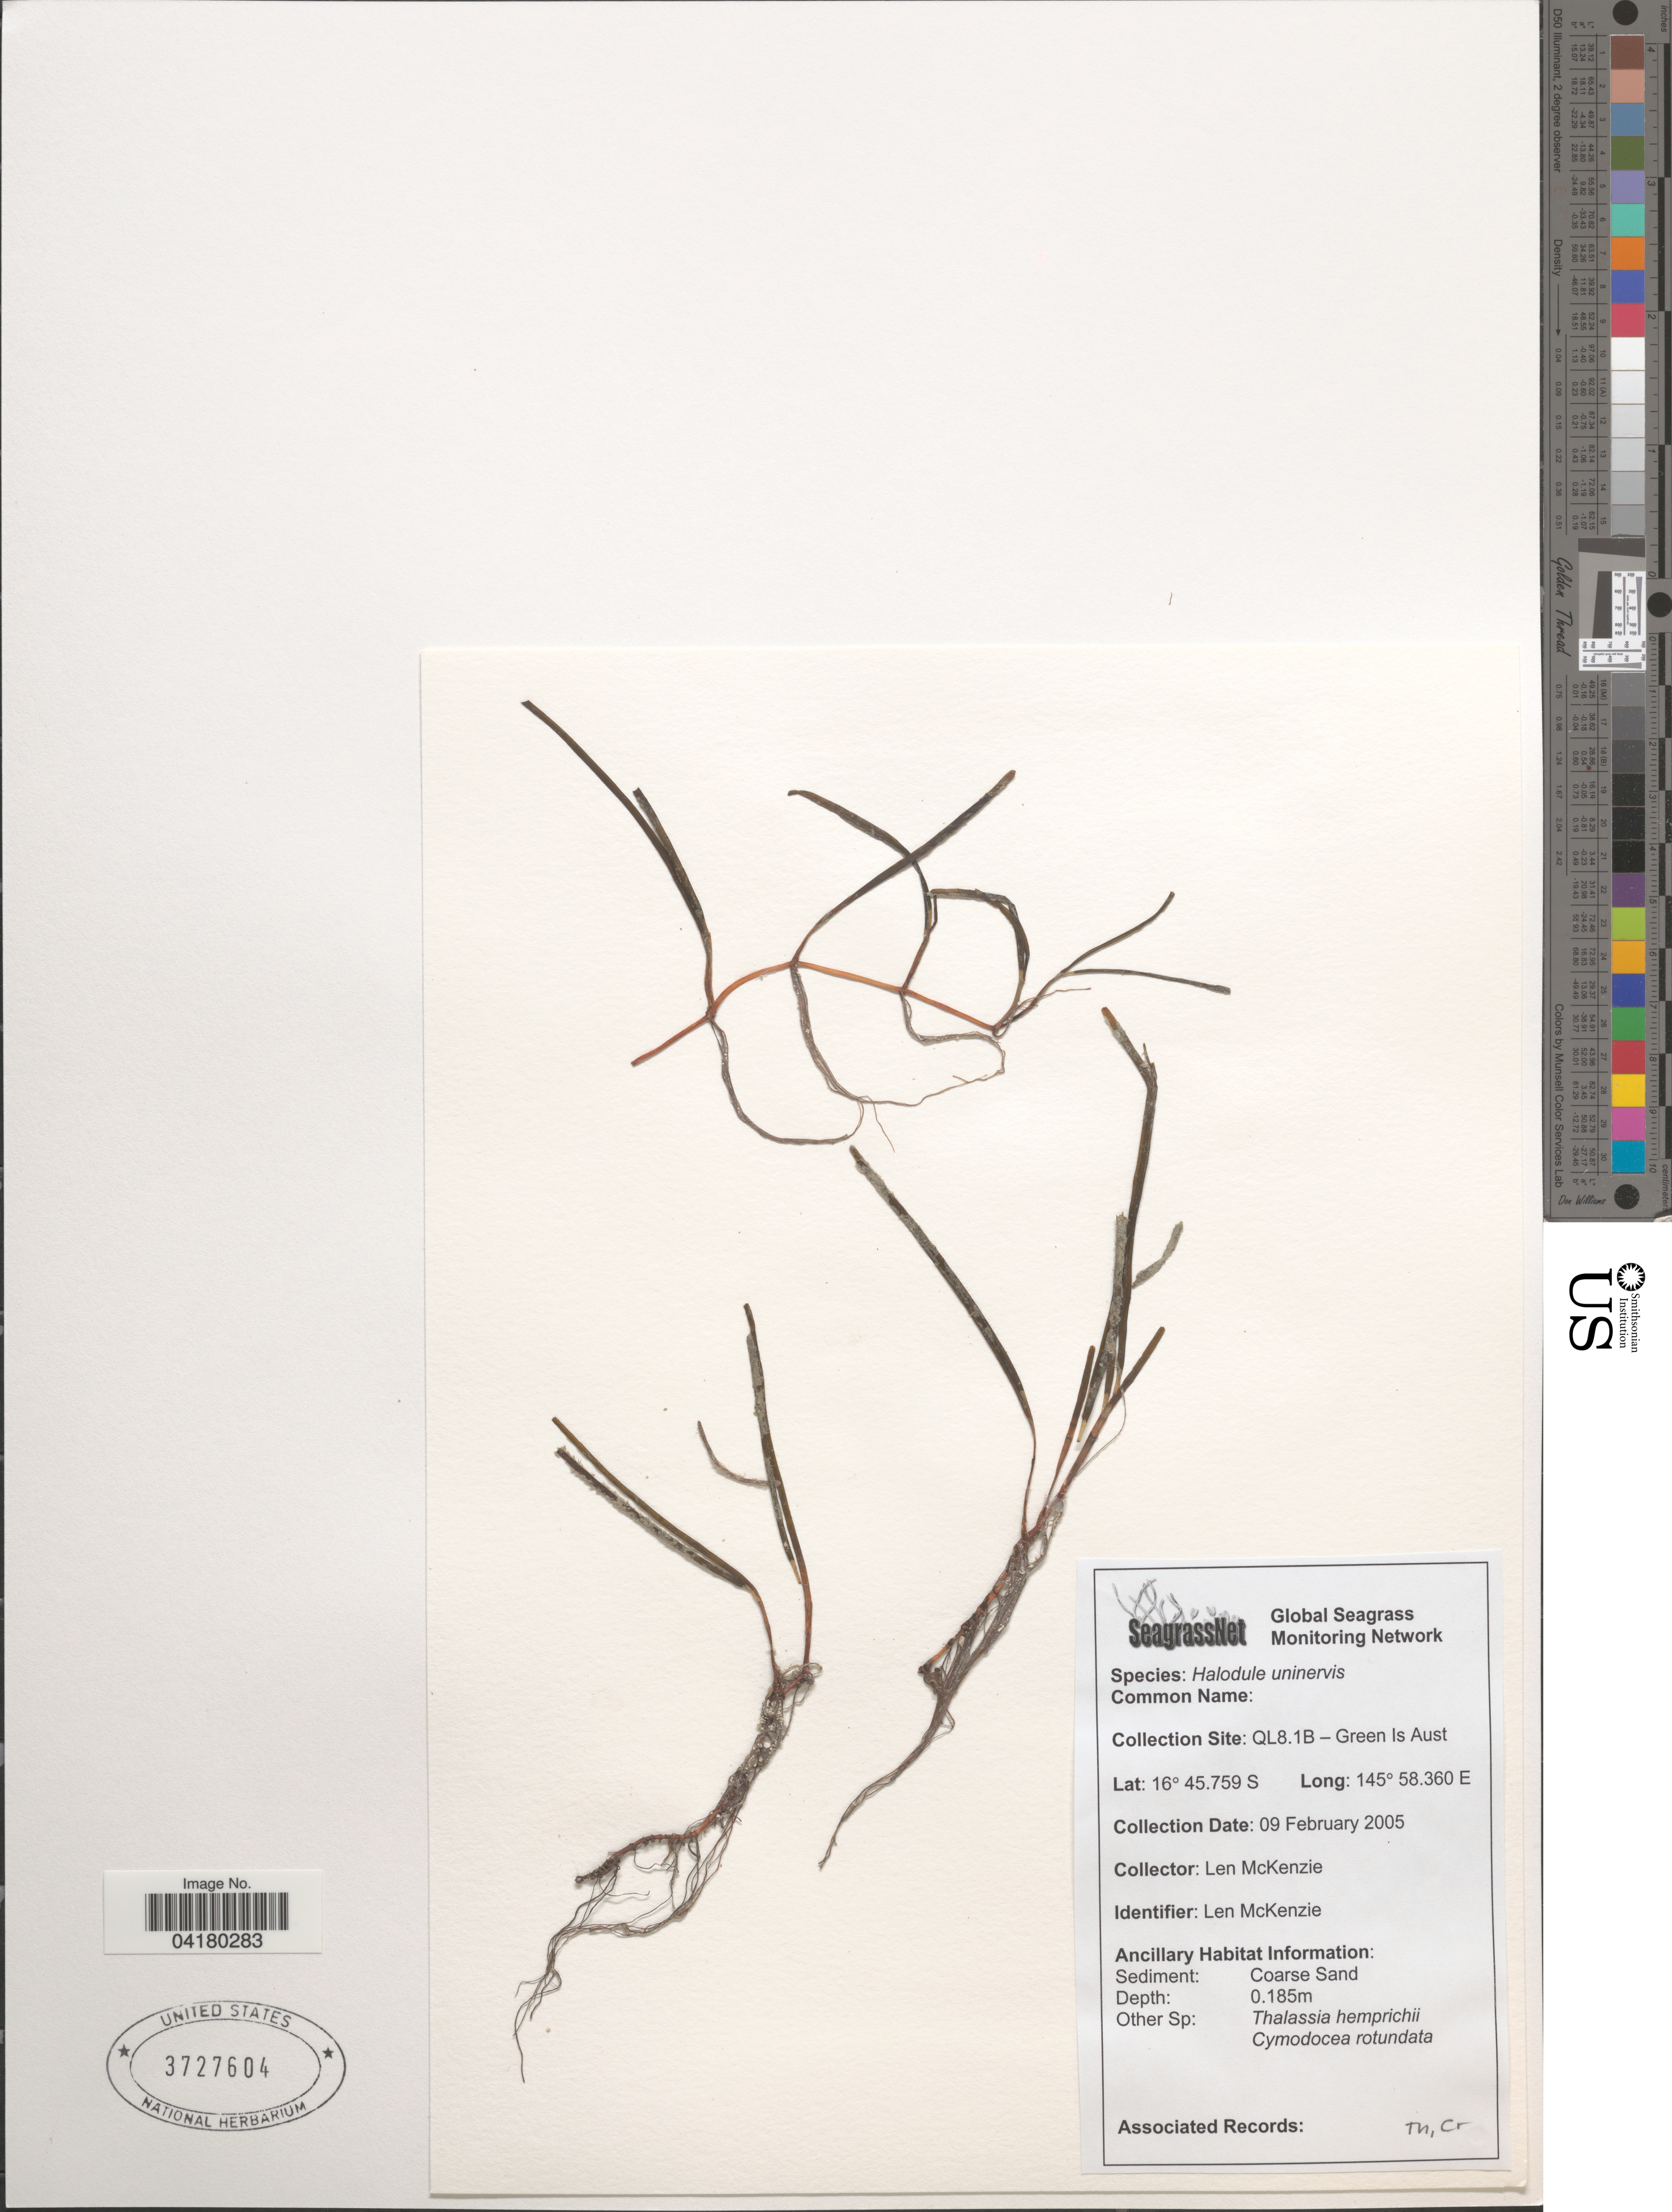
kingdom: Plantae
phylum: Tracheophyta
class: Liliopsida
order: Alismatales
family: Cymodoceaceae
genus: Halodule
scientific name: Halodule uninervis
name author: (Forssk.) Asch.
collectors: L. McKenzie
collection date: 2005-02-09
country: Australia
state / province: Queensland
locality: QL8.1B - Green Is.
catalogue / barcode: US 3727604